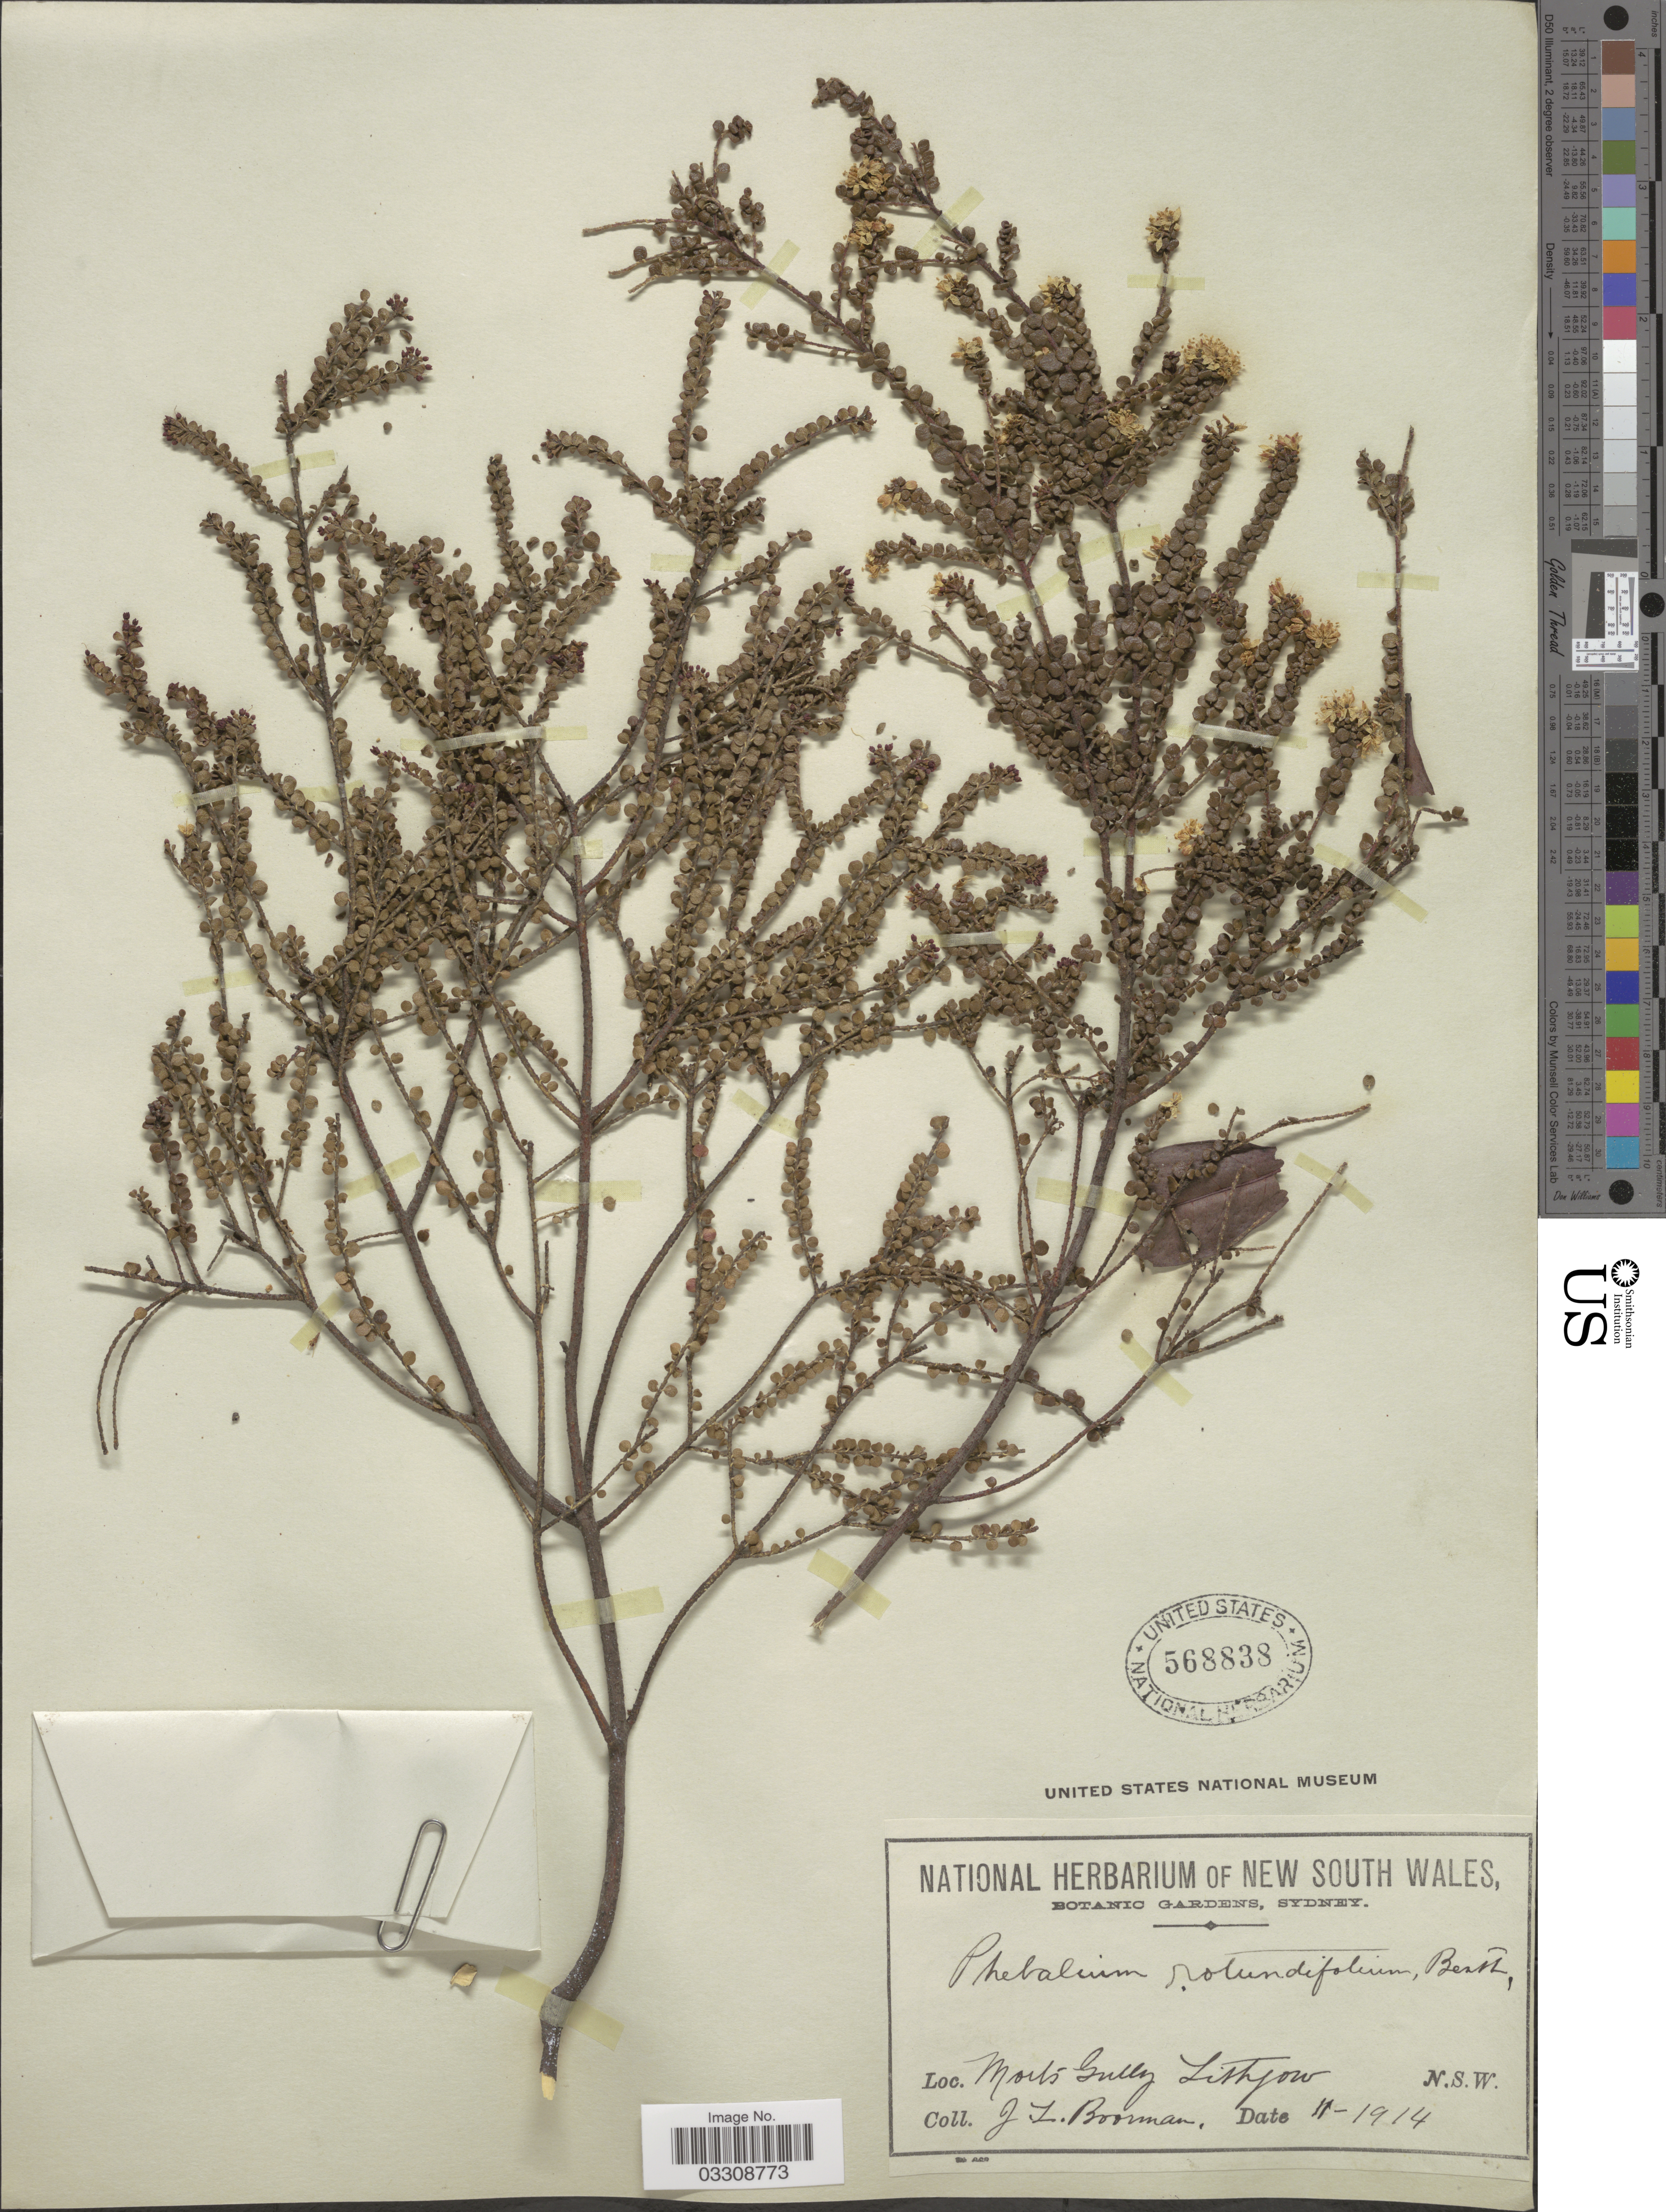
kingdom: Plantae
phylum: Tracheophyta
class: Magnoliopsida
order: Sapindales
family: Rutaceae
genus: Leionema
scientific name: Leionema rotundifolium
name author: (A. Cunn. ex Endl.) Paul G. Wilson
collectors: J. Boorman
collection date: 1914-11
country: Australia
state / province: New South Wales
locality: Morts Gully Lithgow.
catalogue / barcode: US 568838